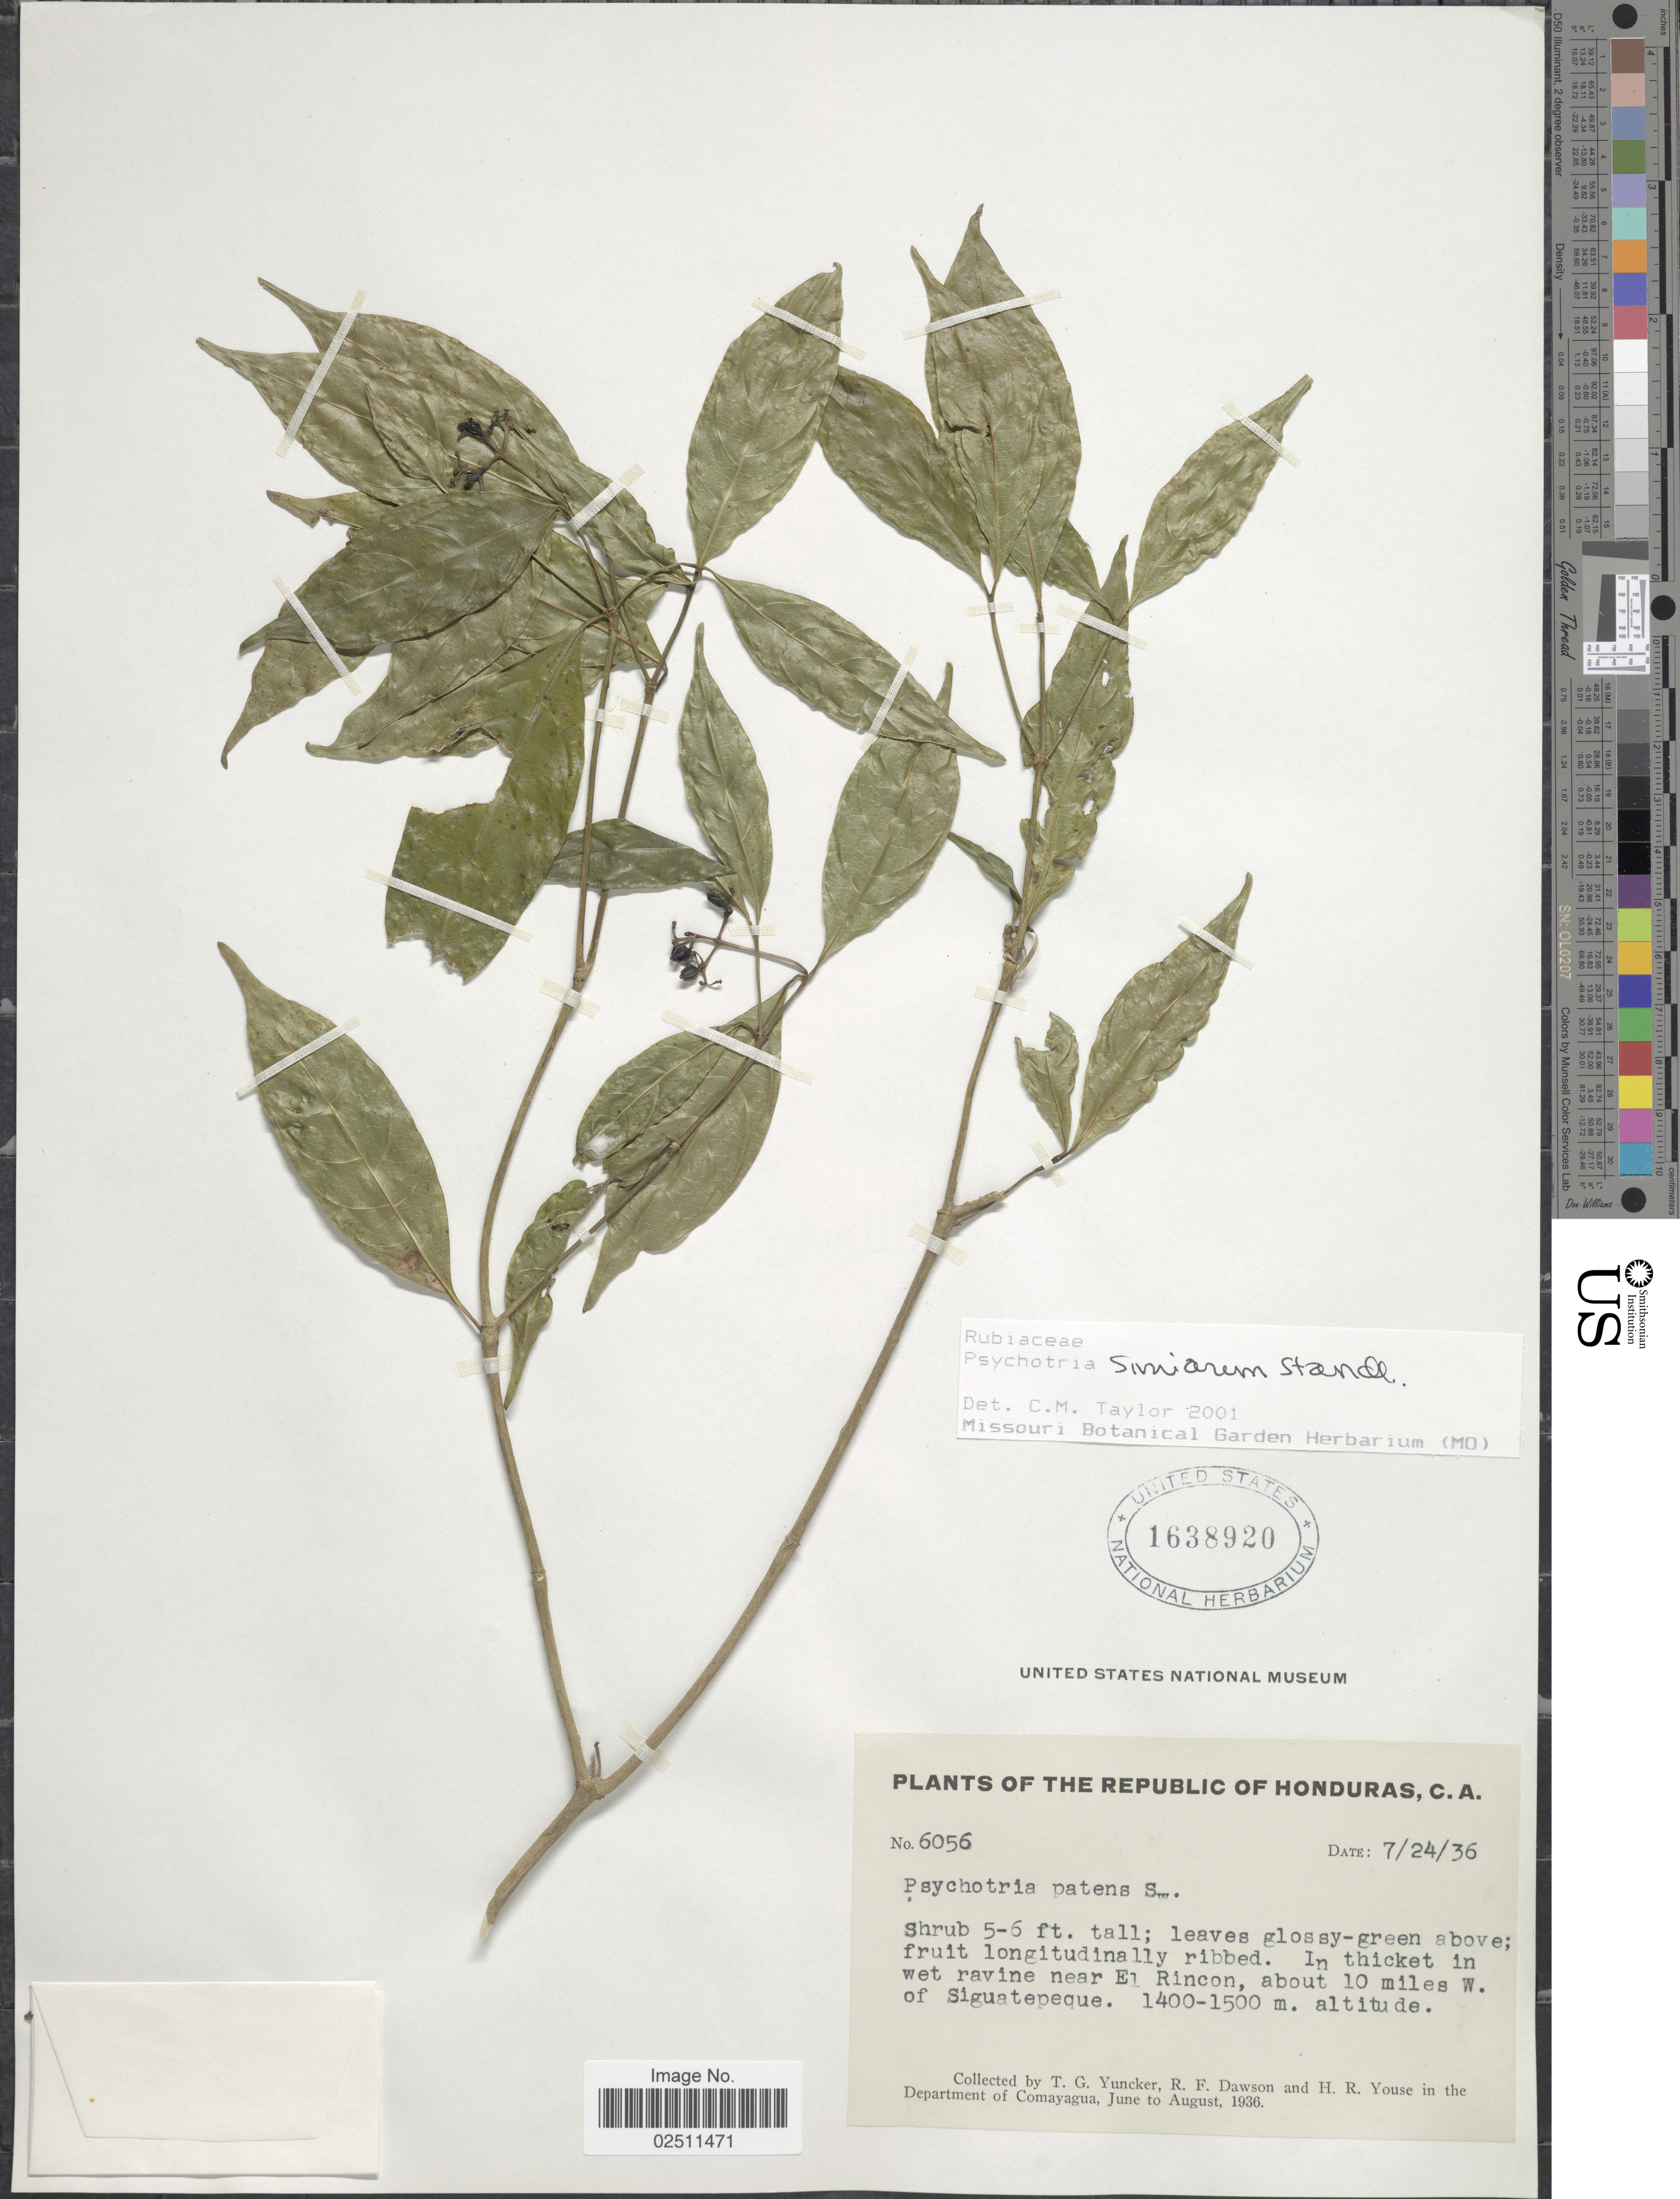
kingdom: Plantae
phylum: Tracheophyta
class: Magnoliopsida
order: Gentianales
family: Rubiaceae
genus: Psychotria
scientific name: Psychotria simiarum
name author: Standl.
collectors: T. G. Yuncker, R. F. Dawson & H. Youse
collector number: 6056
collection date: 1936-07-24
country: Honduras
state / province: Comayagua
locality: Republic of Homduras. In thicket in wet ravine near El Rincon, about 10 miles E, of Siguatepeque, Department of Comayagua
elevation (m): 1400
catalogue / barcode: US 1638920